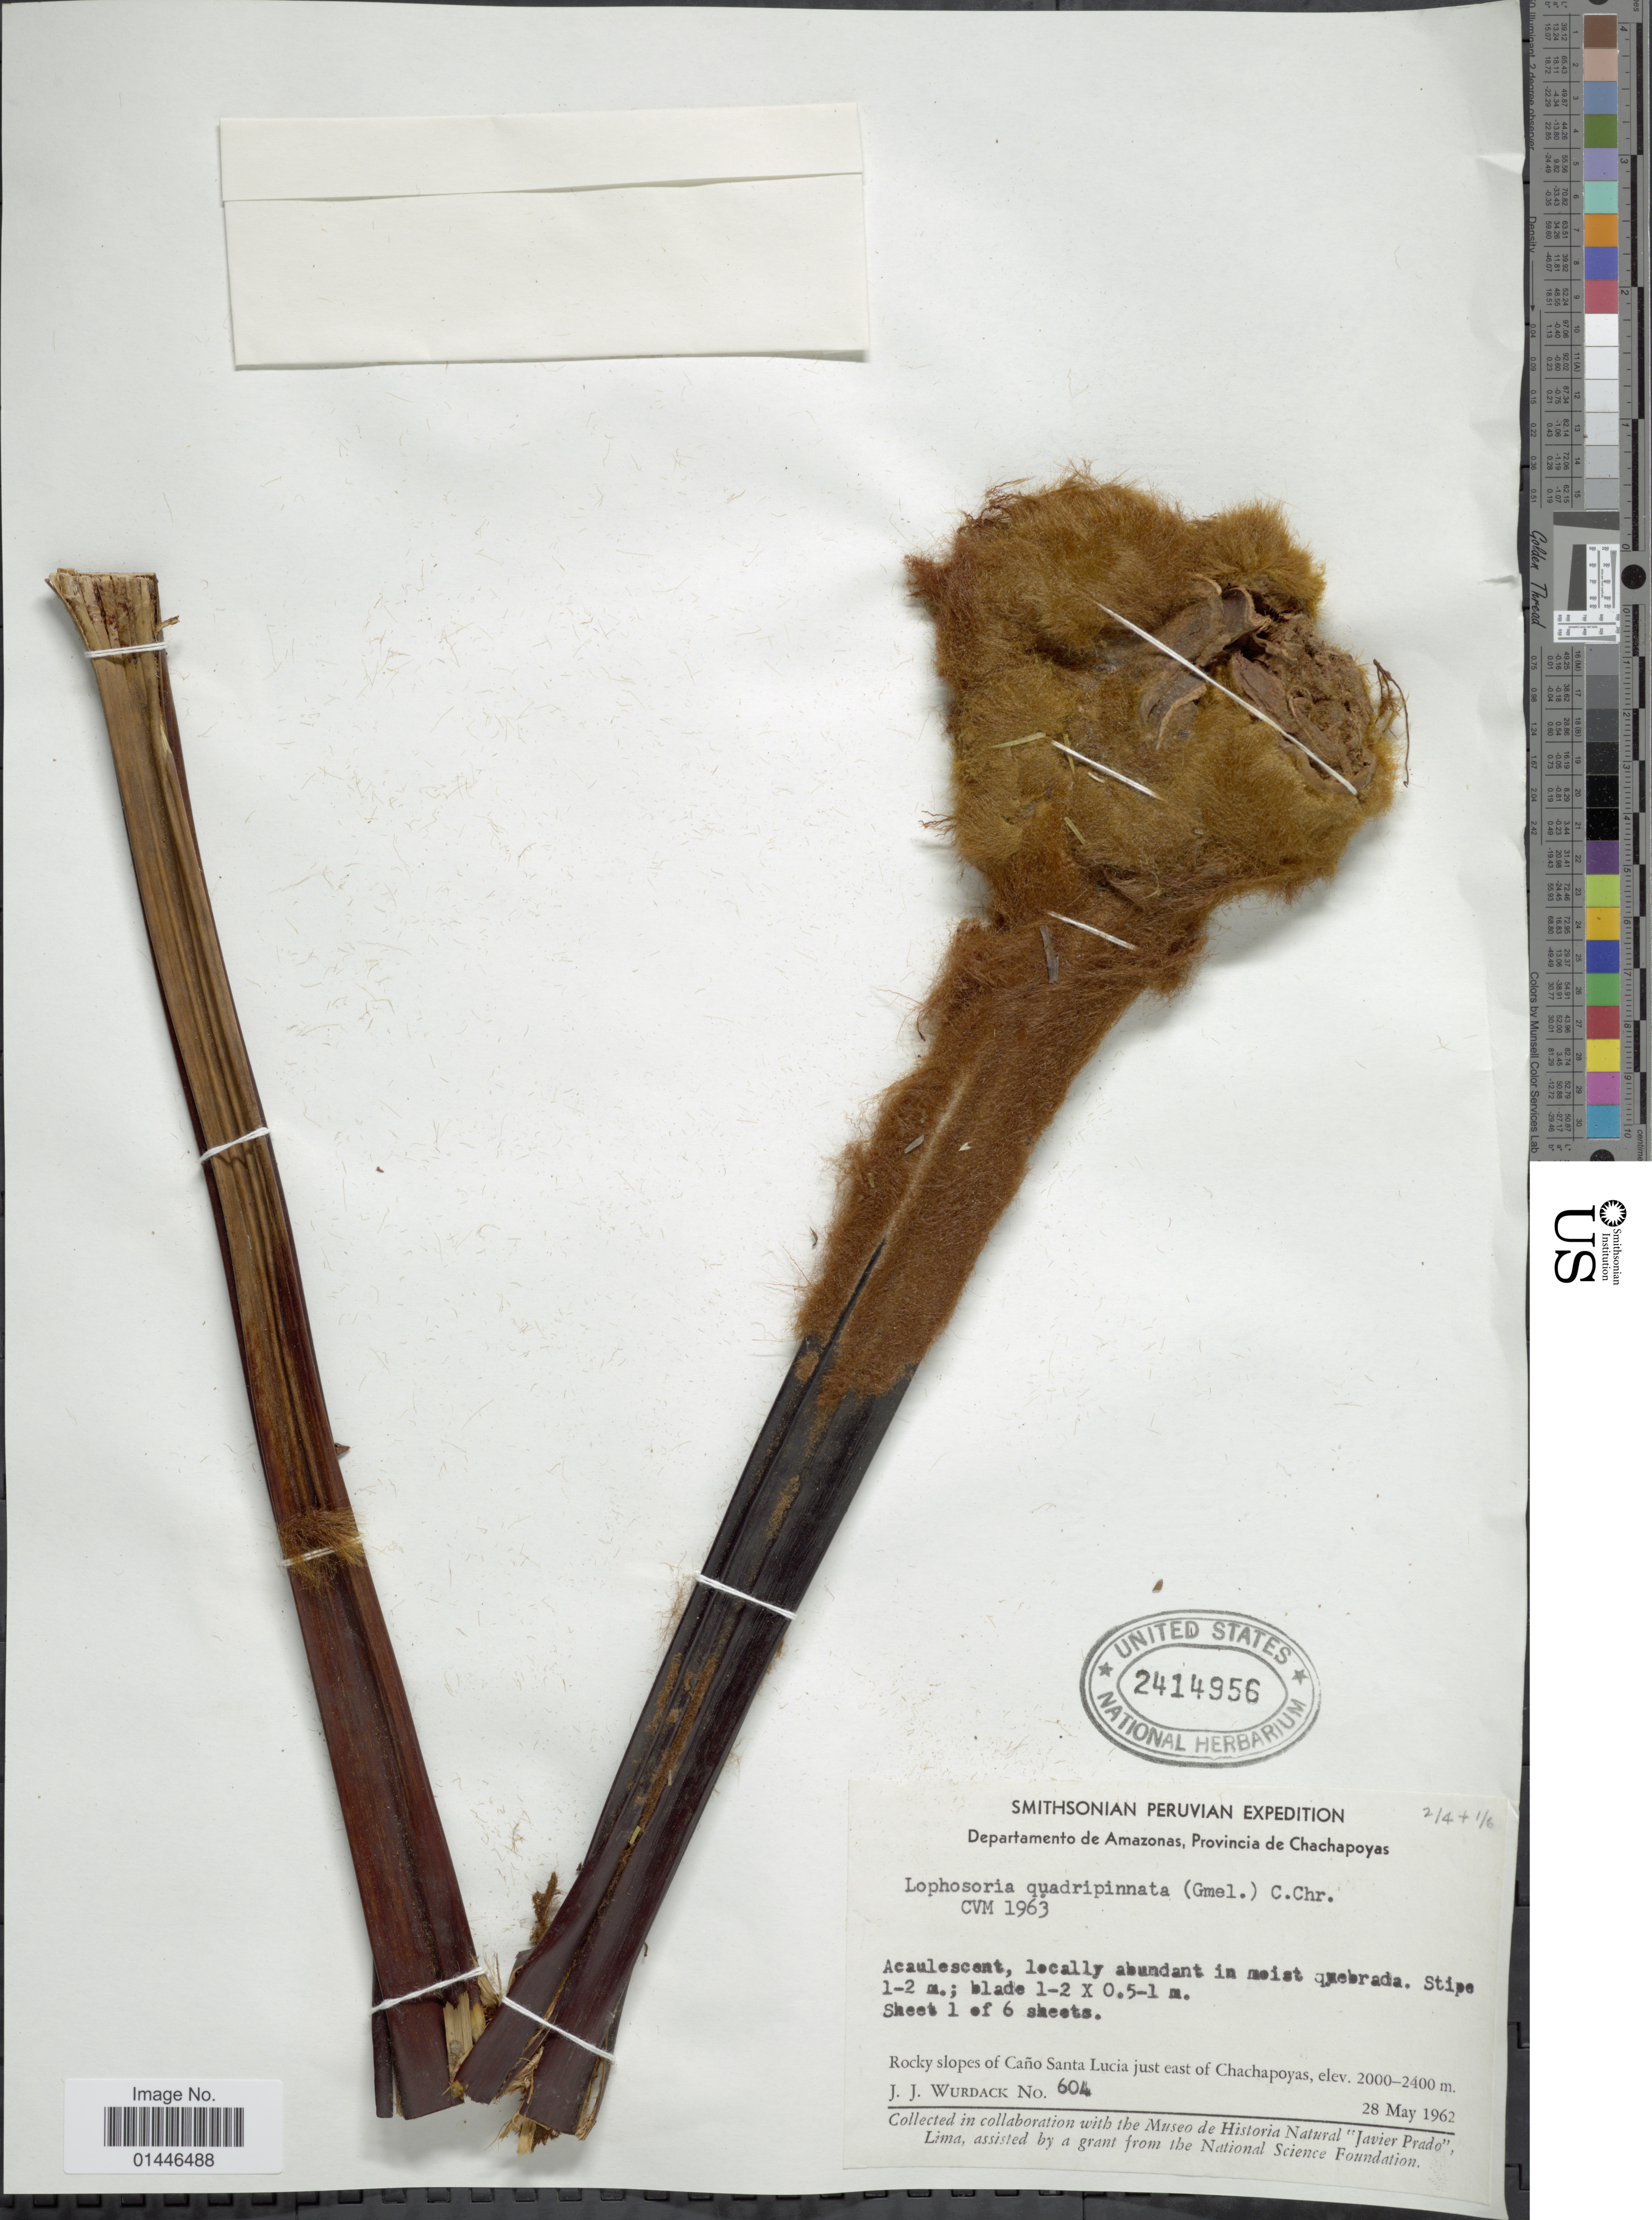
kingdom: Plantae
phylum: Tracheophyta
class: Polypodiopsida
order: Cyatheales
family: Dicksoniaceae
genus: Lophosoria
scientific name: Lophosoria quadripinnata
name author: (J.F. Gmel.) C. Chr.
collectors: J. J. Wurdack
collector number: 604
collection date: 1962-05-28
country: Peru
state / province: Amazonas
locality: Provincia de Chachapoyas. Caño Santa Lucia just east of Chachapoyas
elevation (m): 2000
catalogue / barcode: US 2414956